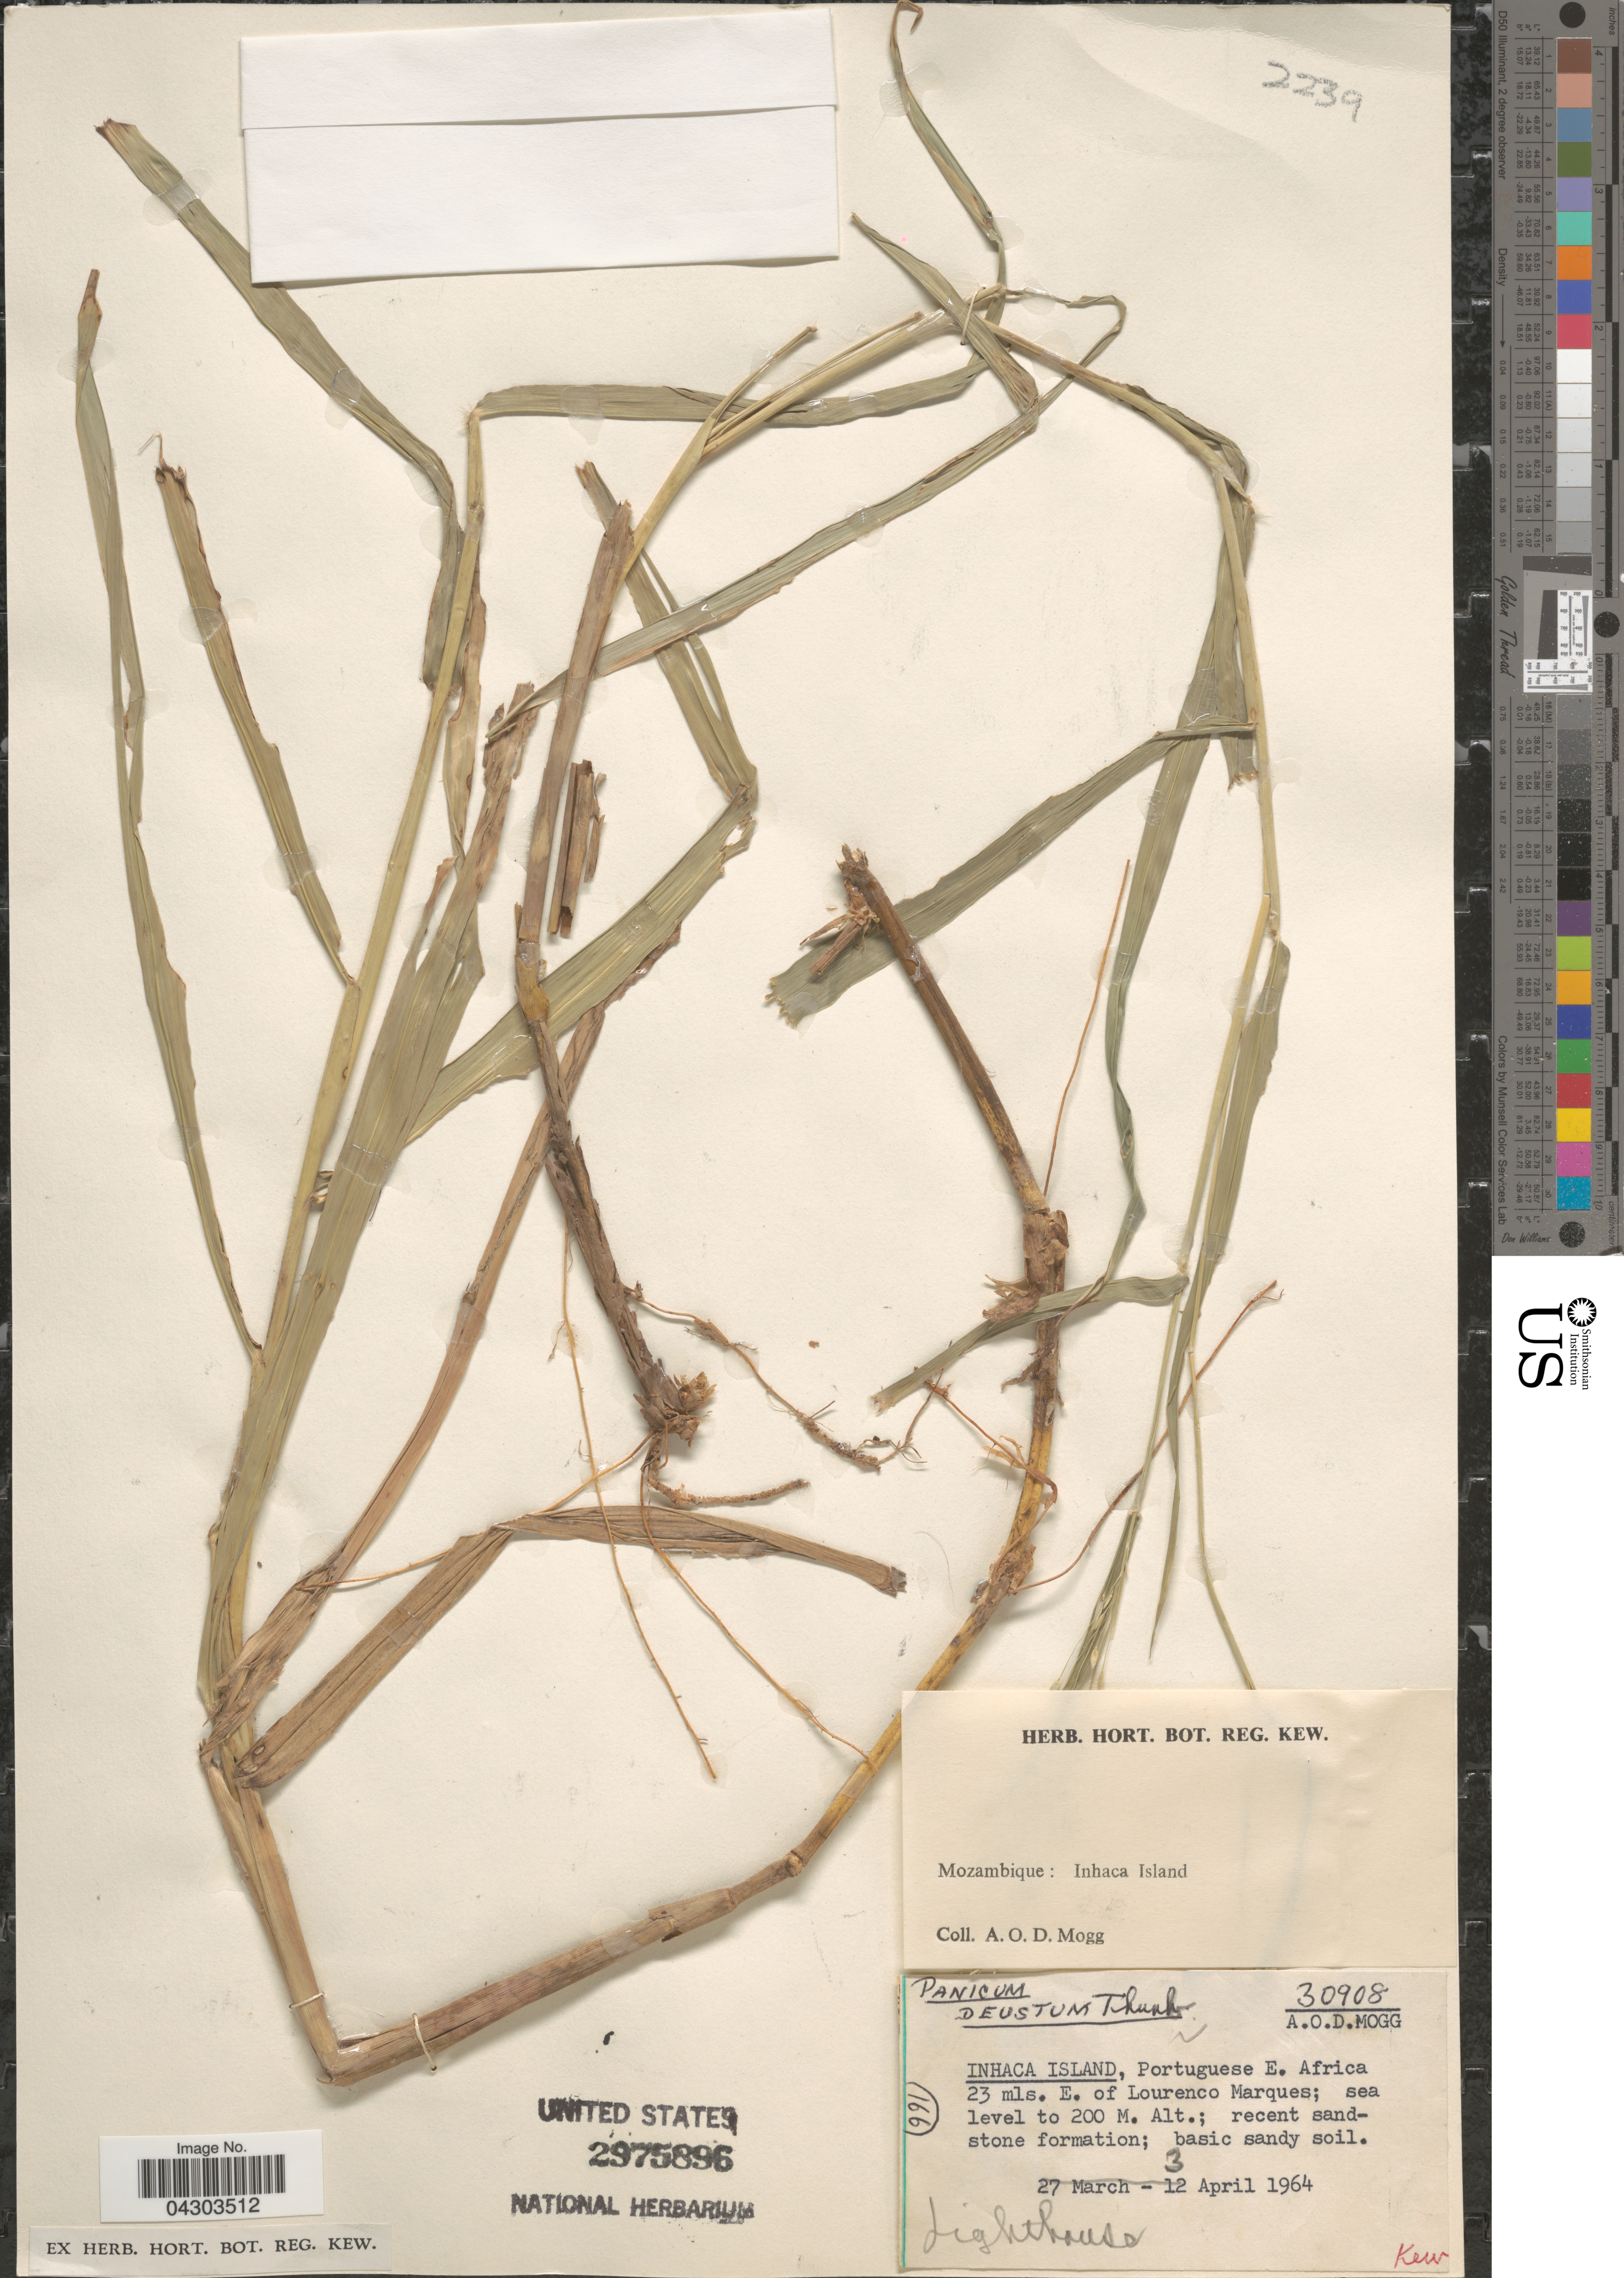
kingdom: Plantae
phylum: Tracheophyta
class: Liliopsida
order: Poales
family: Poaceae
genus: Panicum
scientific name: Panicum deustum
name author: Thunb.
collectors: A. O. Mogg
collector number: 30908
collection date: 1964-04-03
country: Mozambique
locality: Inhaca Island. Portuguese E. Africa 23 mls. E. of Lourenco Marques.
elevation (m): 0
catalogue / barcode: US 2975896